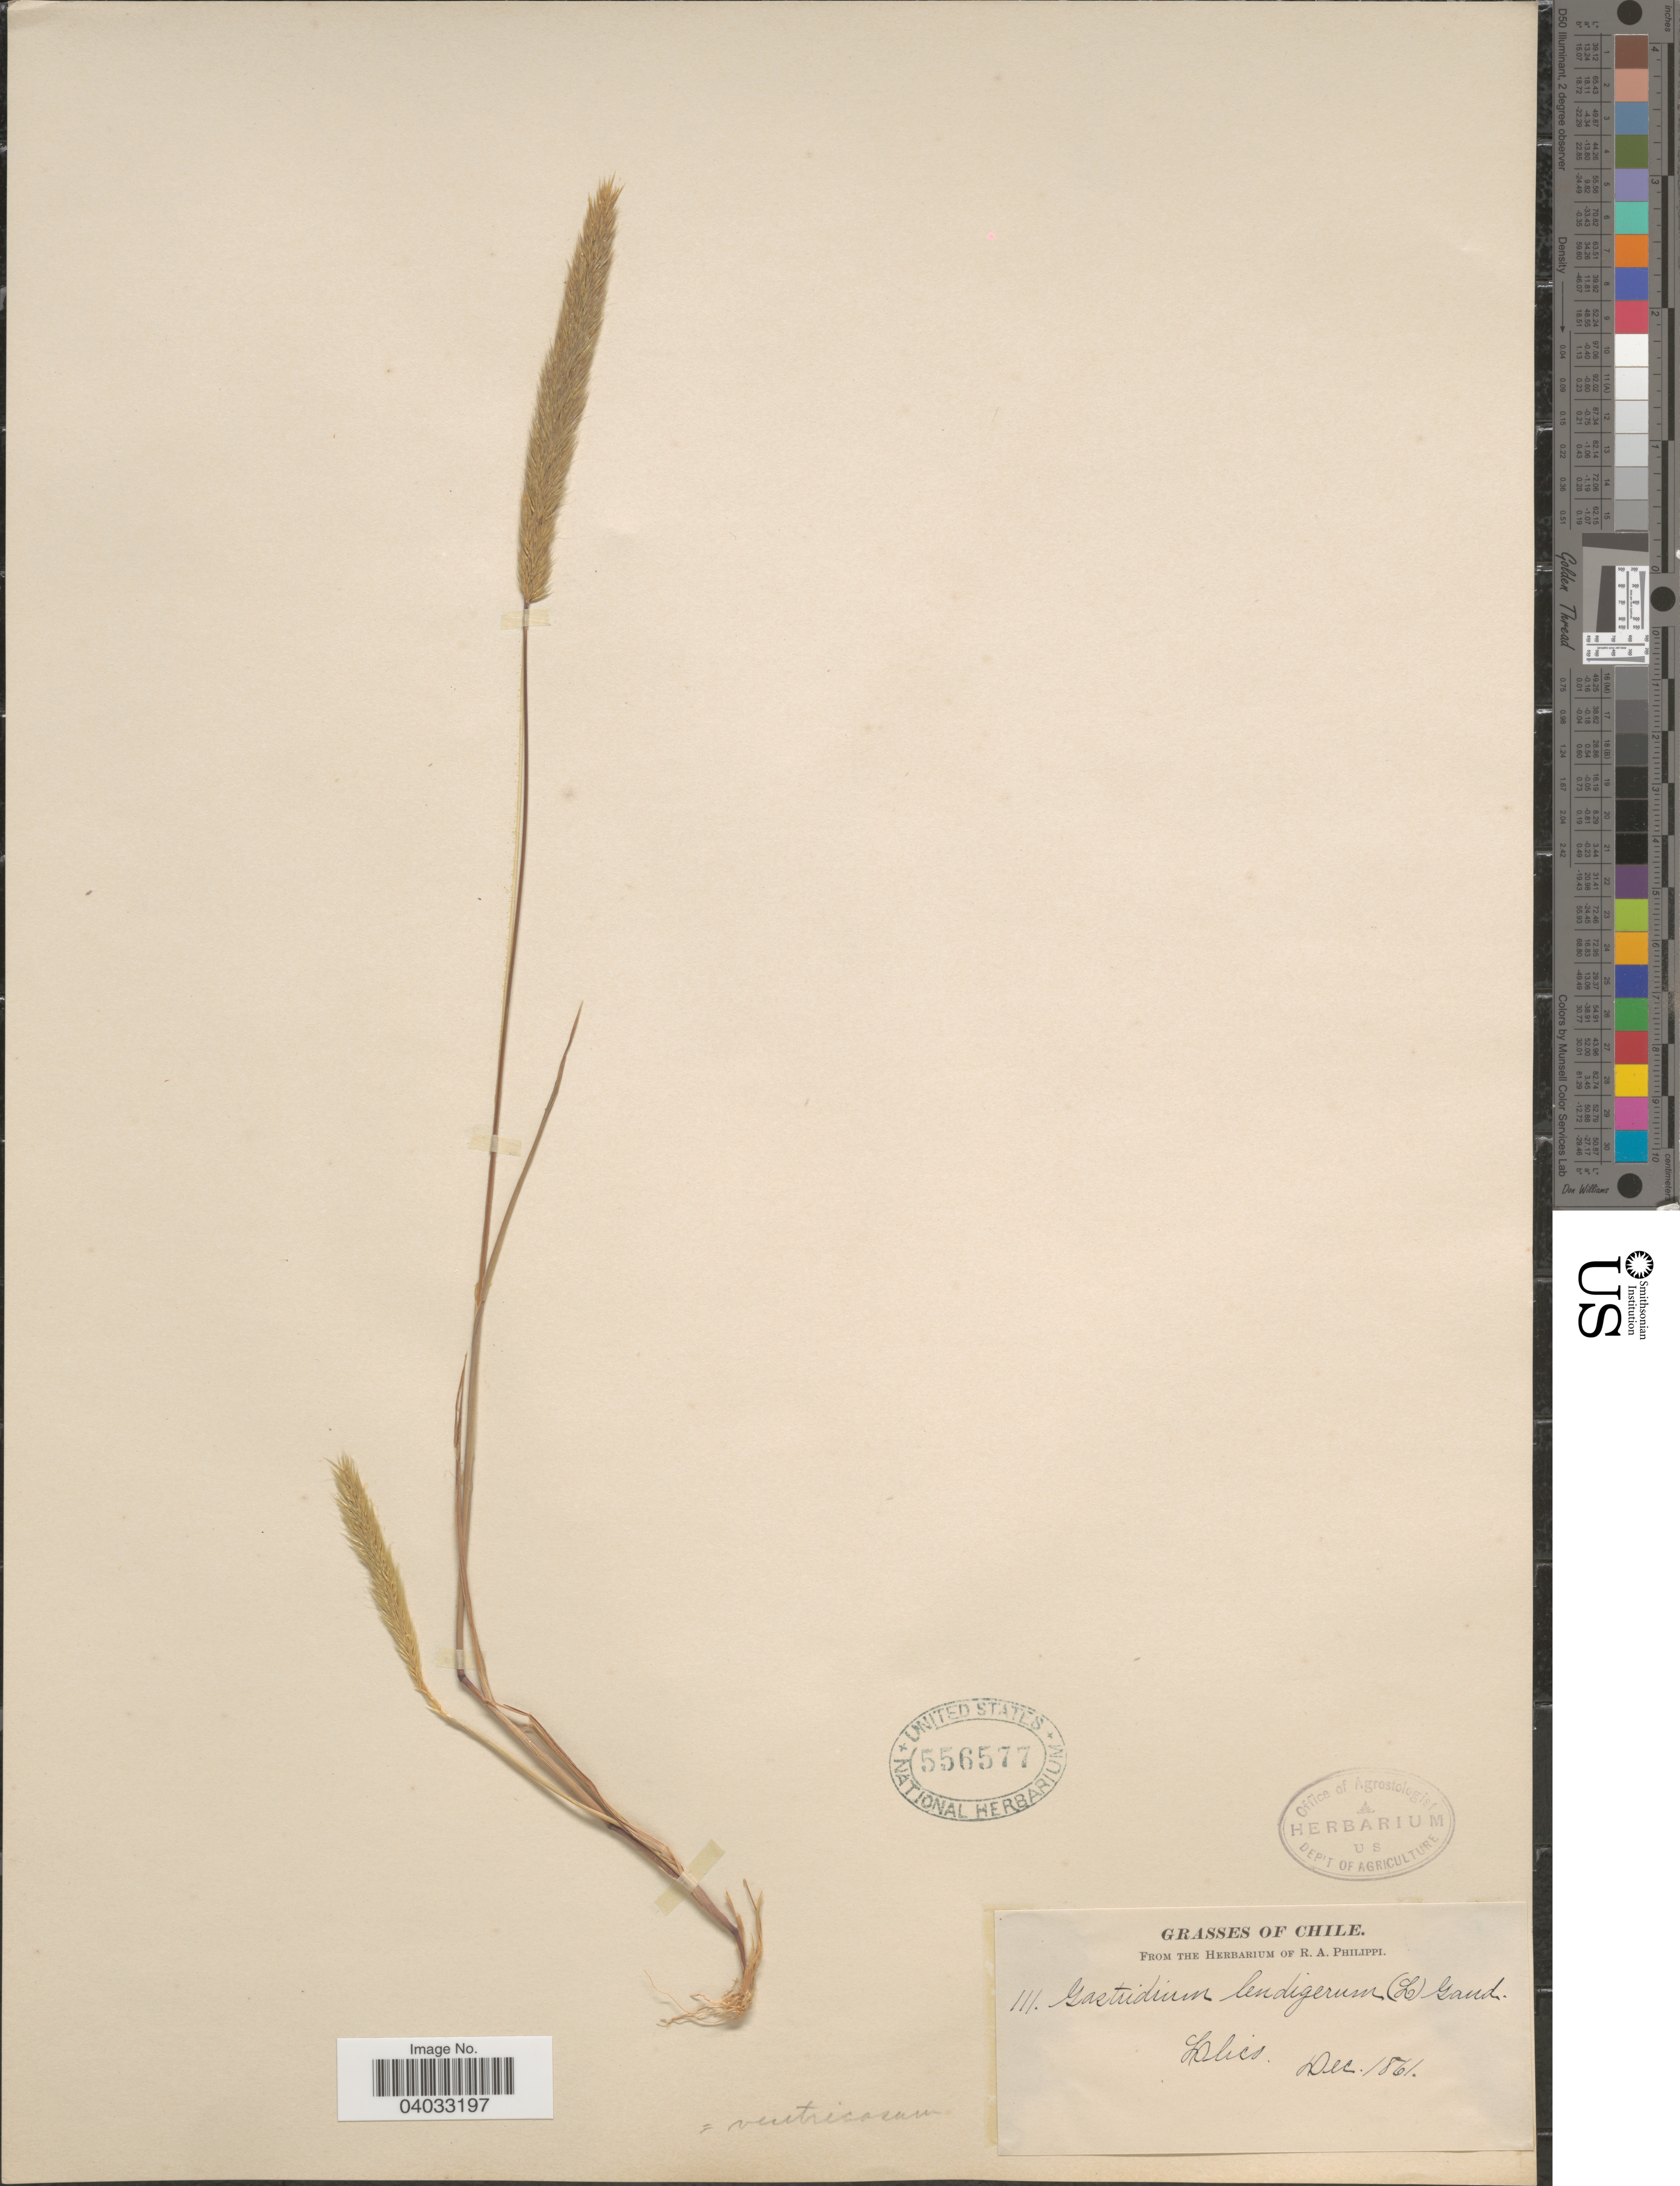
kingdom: Plantae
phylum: Tracheophyta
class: Liliopsida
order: Poales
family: Poaceae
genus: Gastridium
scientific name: Gastridium ventricosum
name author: (Gouan) Schinz & Thell.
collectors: ex. herb. R.A. Philippi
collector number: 111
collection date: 1861-12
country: Chile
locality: Llico.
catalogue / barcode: US 556577